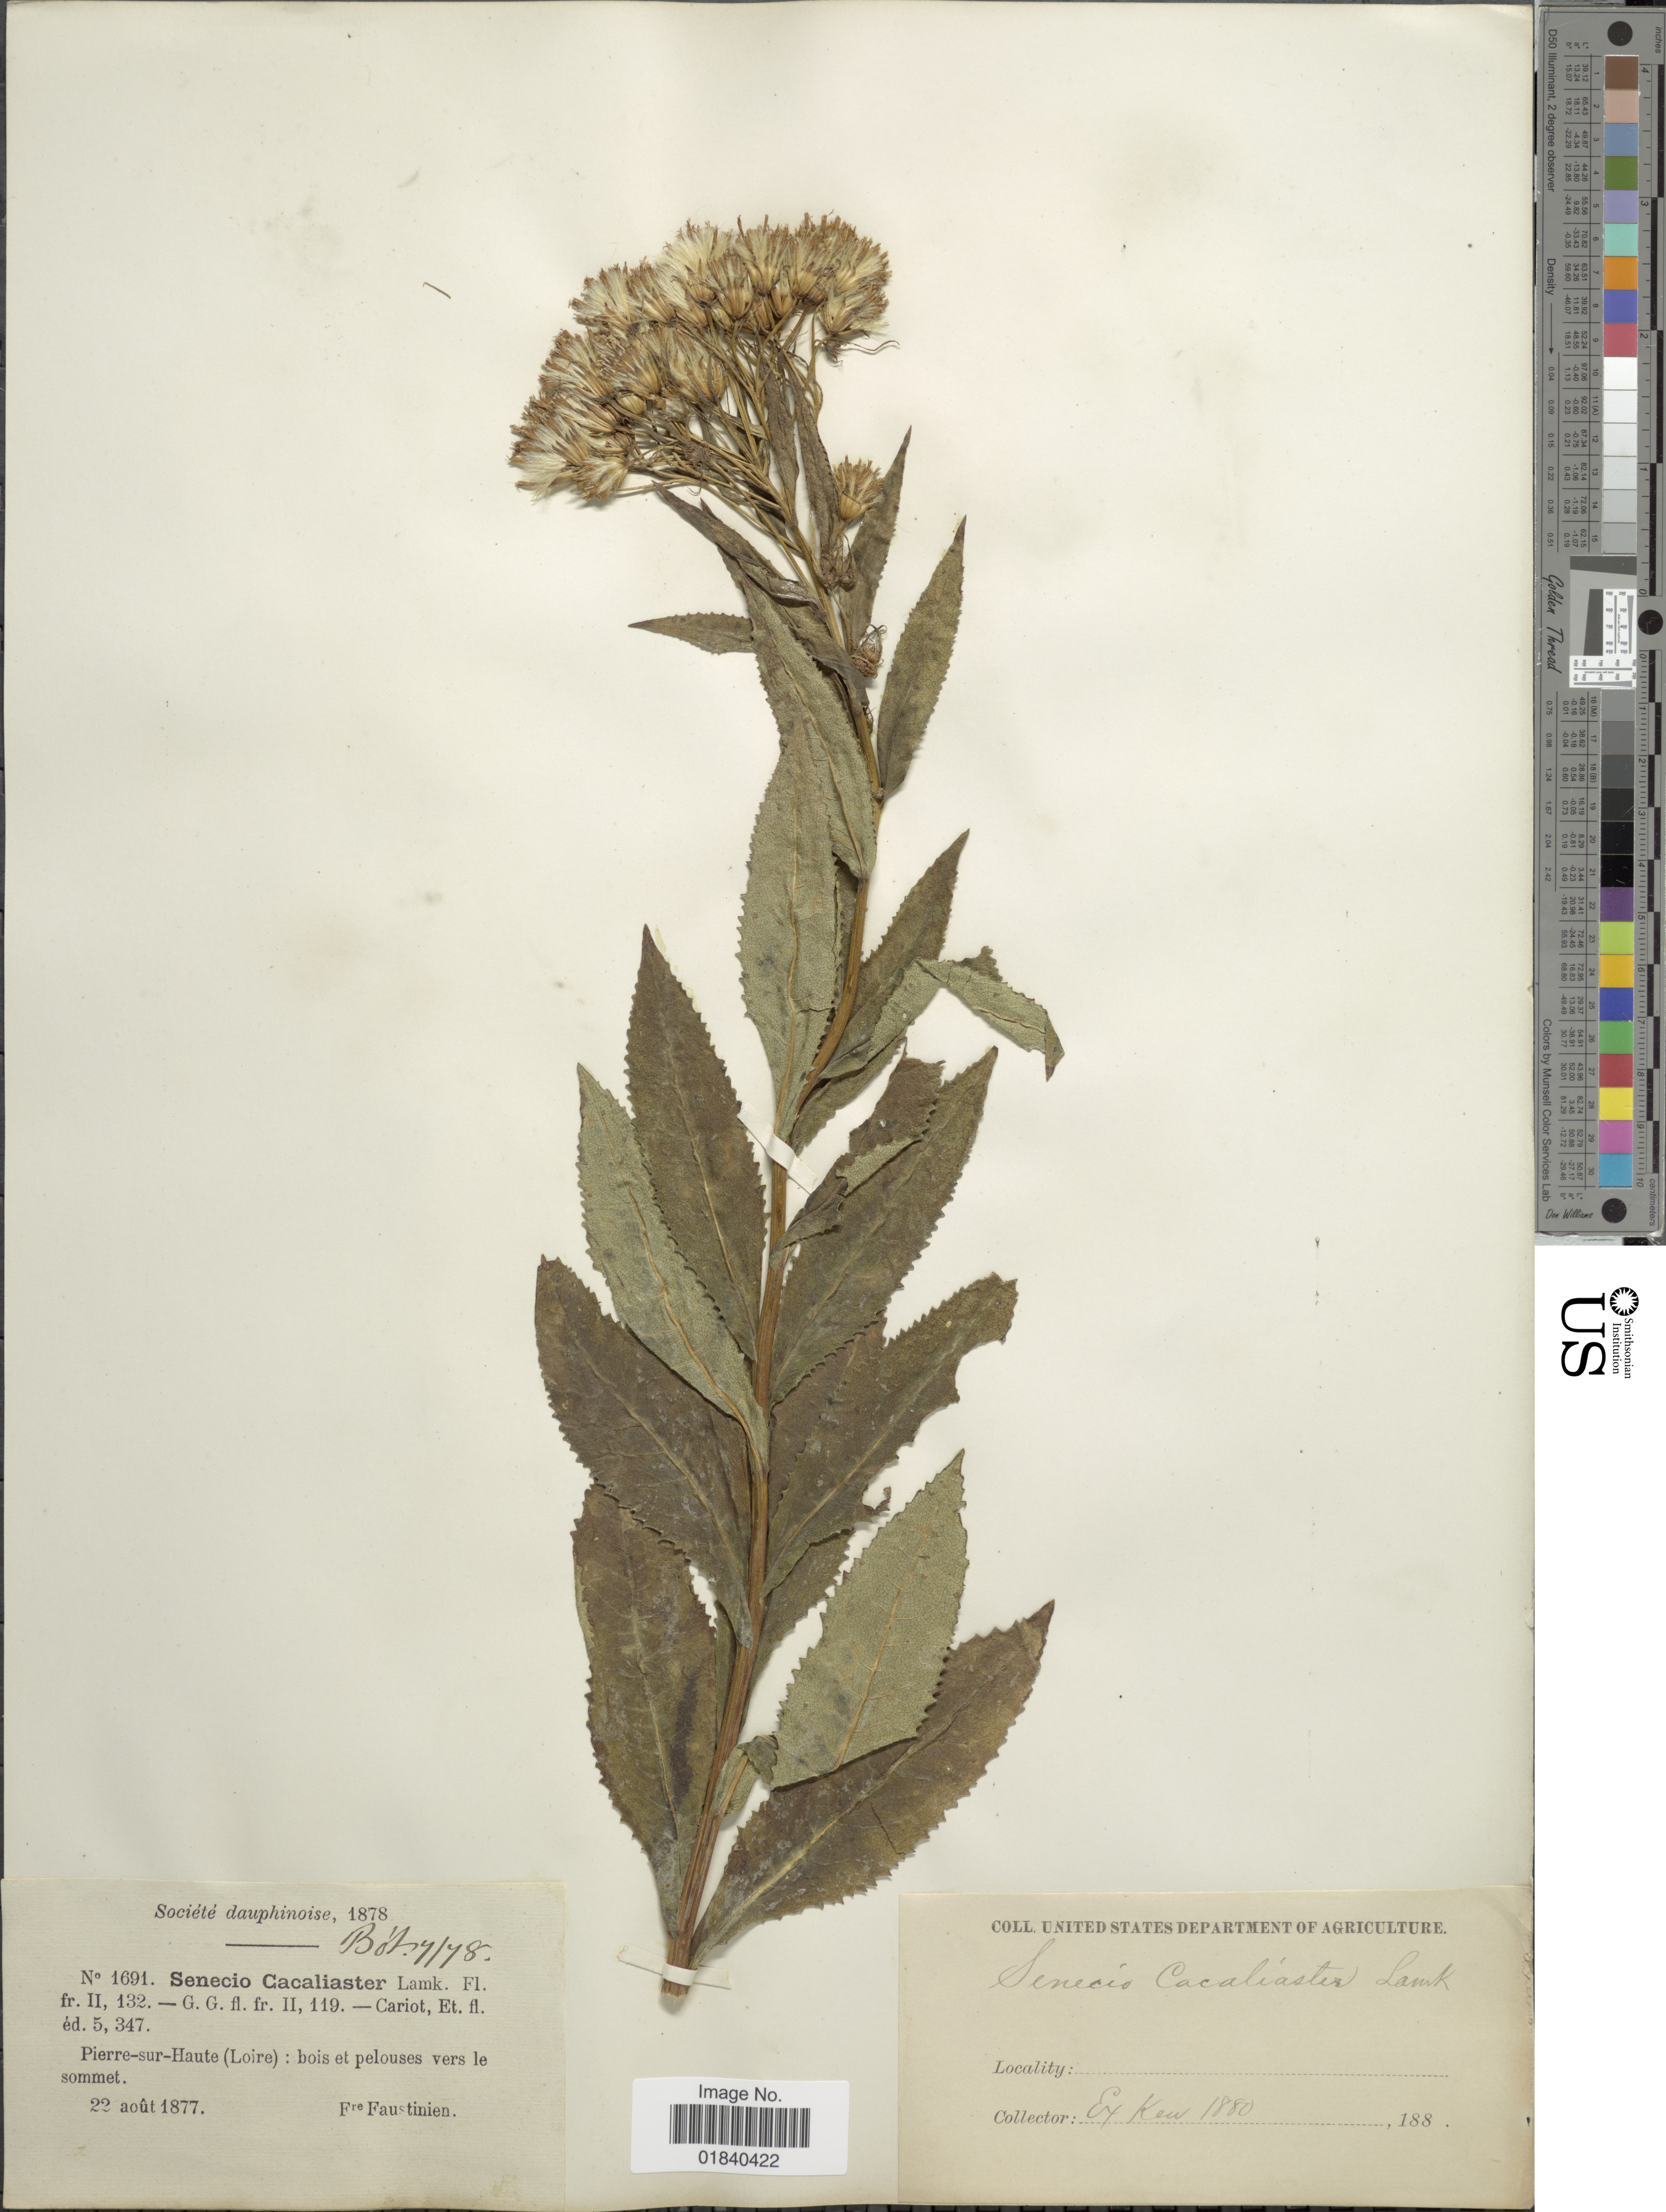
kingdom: Plantae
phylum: Tracheophyta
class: Magnoliopsida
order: Asterales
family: Asteraceae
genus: Senecio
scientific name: Senecio cacaliaster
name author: Lam.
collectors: F. Faustinien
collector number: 1691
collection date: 1877-08-22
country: France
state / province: Pays de la Loire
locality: Pierre-sur-Haute (Loire): bois et pelouses vers le sommet.